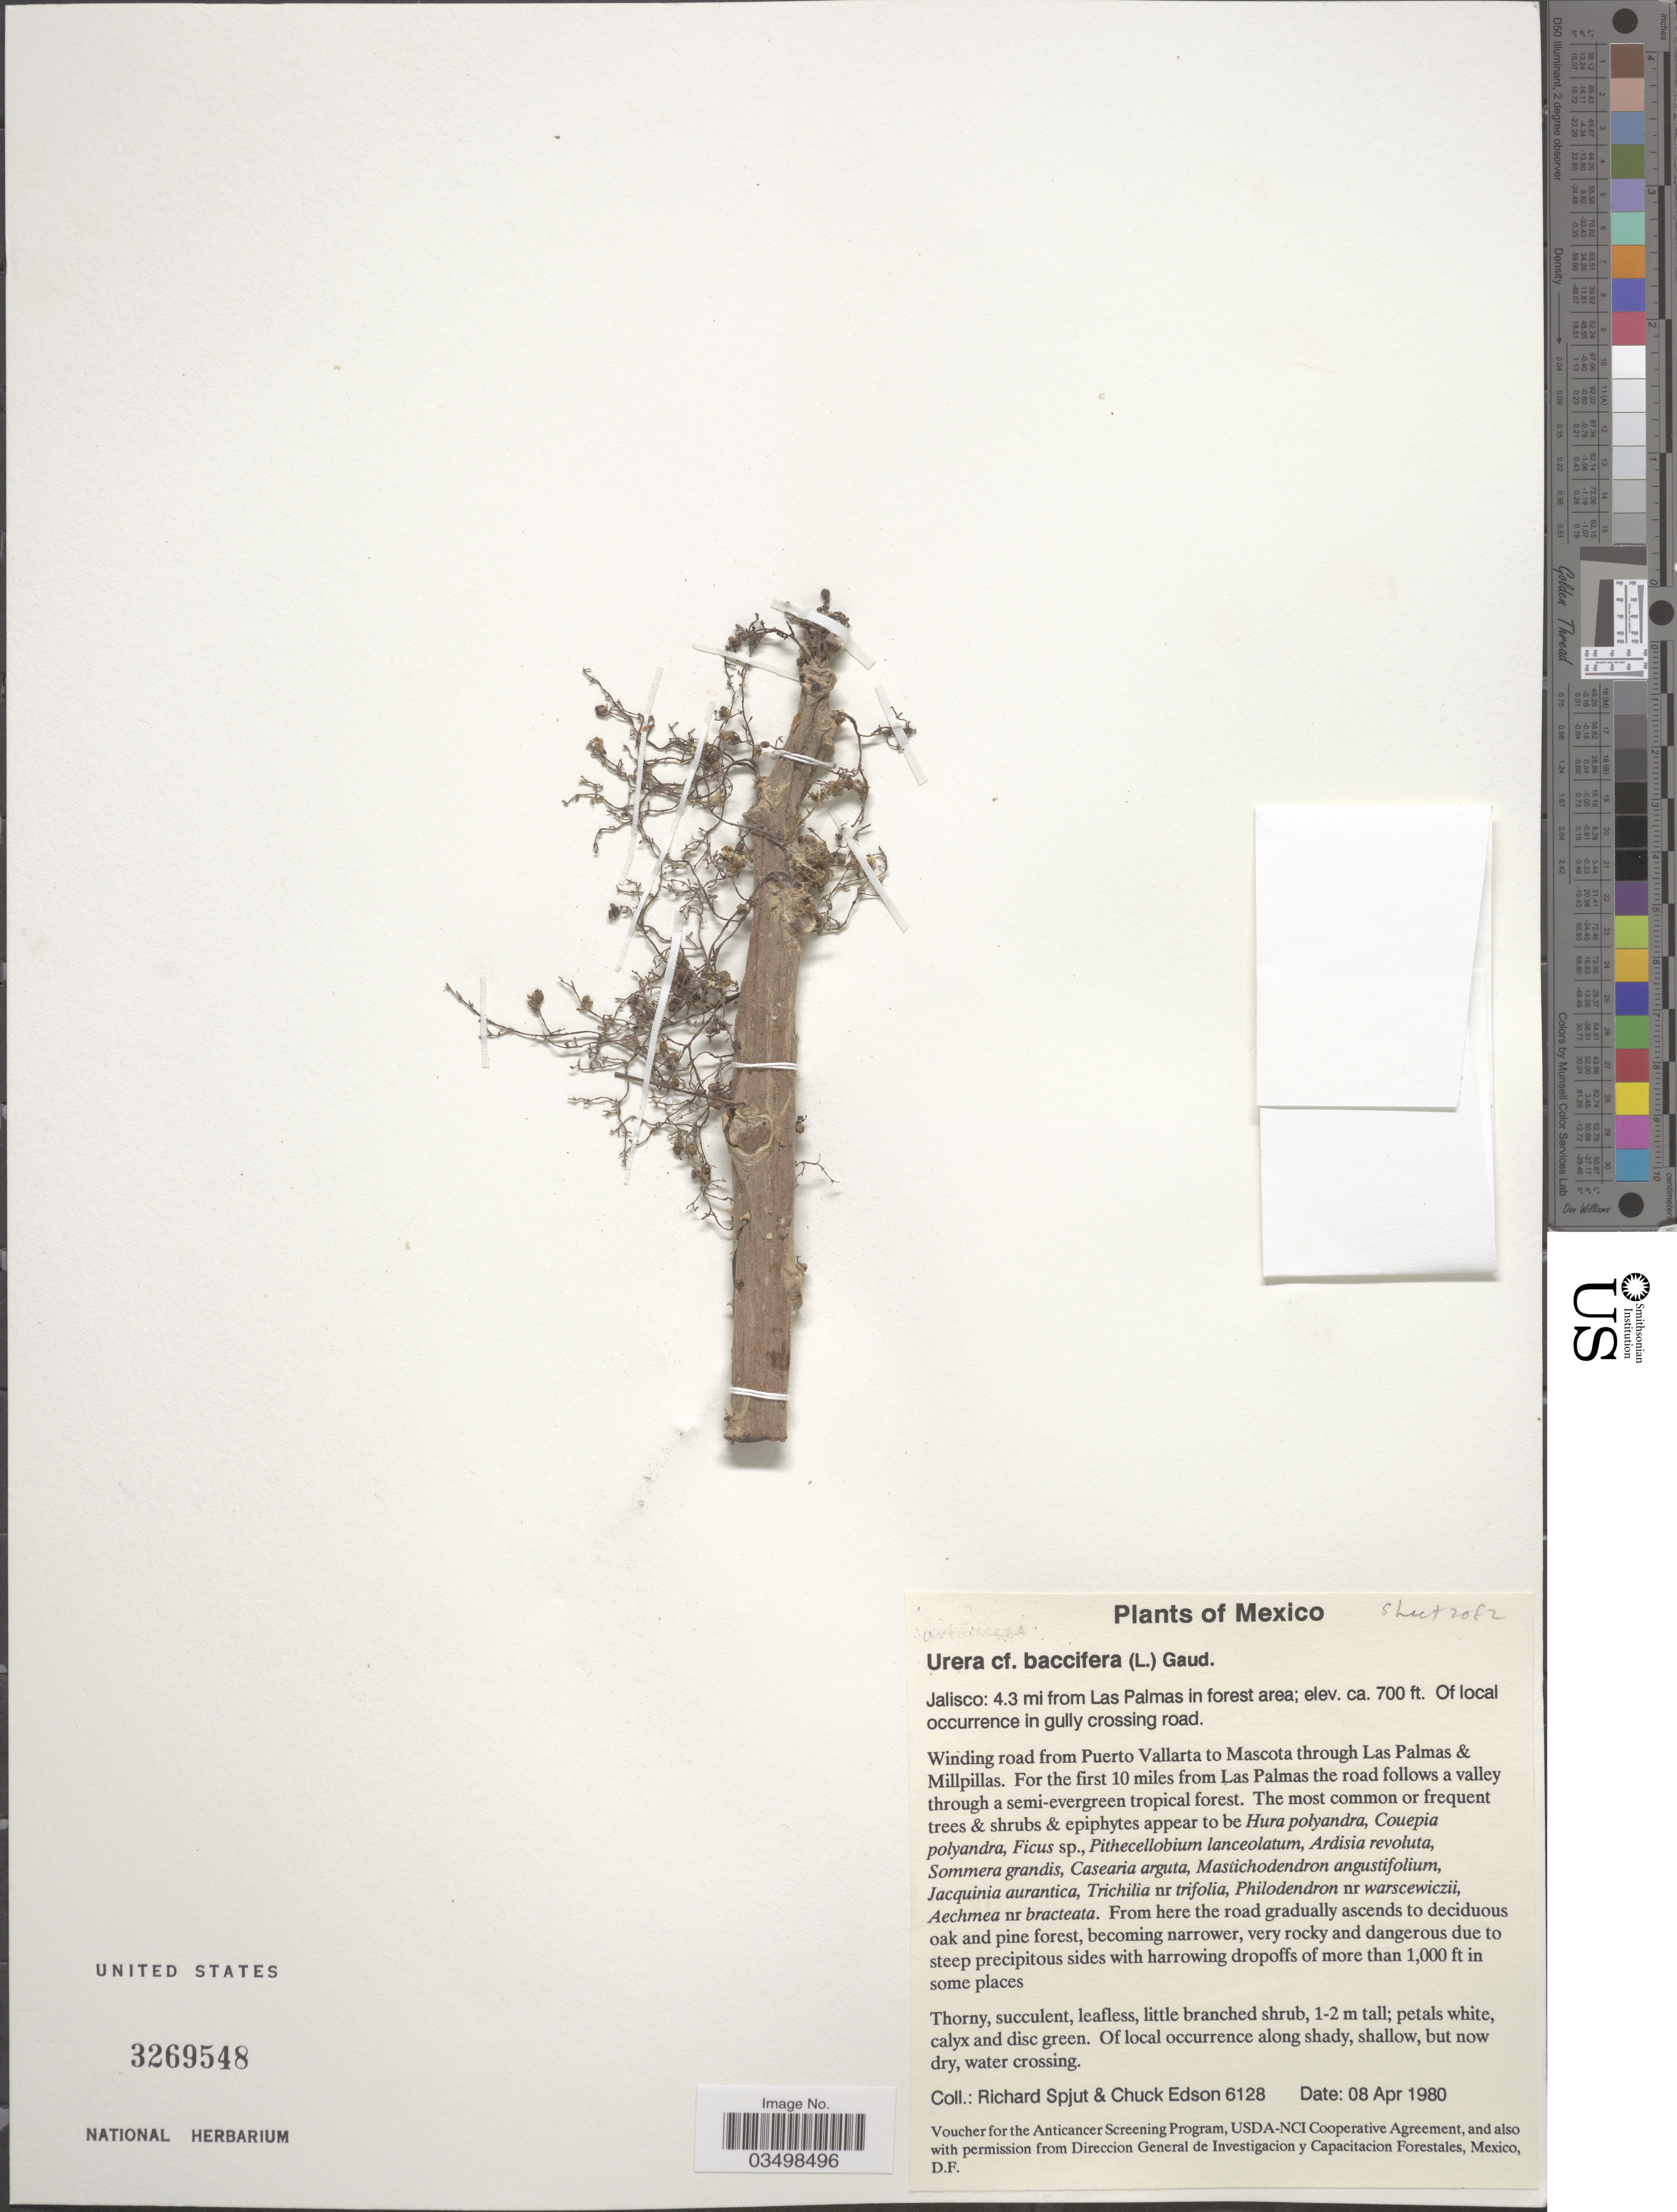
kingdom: Plantae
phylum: Tracheophyta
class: Magnoliopsida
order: Rosales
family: Urticaceae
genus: Urera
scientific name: Urera baccifera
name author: (L.) Gaudich. ex Wedd.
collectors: R. Spjut & C. Edson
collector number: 6128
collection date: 1980-04-08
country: Mexico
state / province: Jalisco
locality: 4.3 miles from Las Palmas. Winding road from Puerto Vallarta to Mascota through Las Palmas & Millpillas. For the first 10 miles from Las Palmas the road follows a valley through a semi-evergreen tropical forest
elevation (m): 213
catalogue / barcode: US 3269548